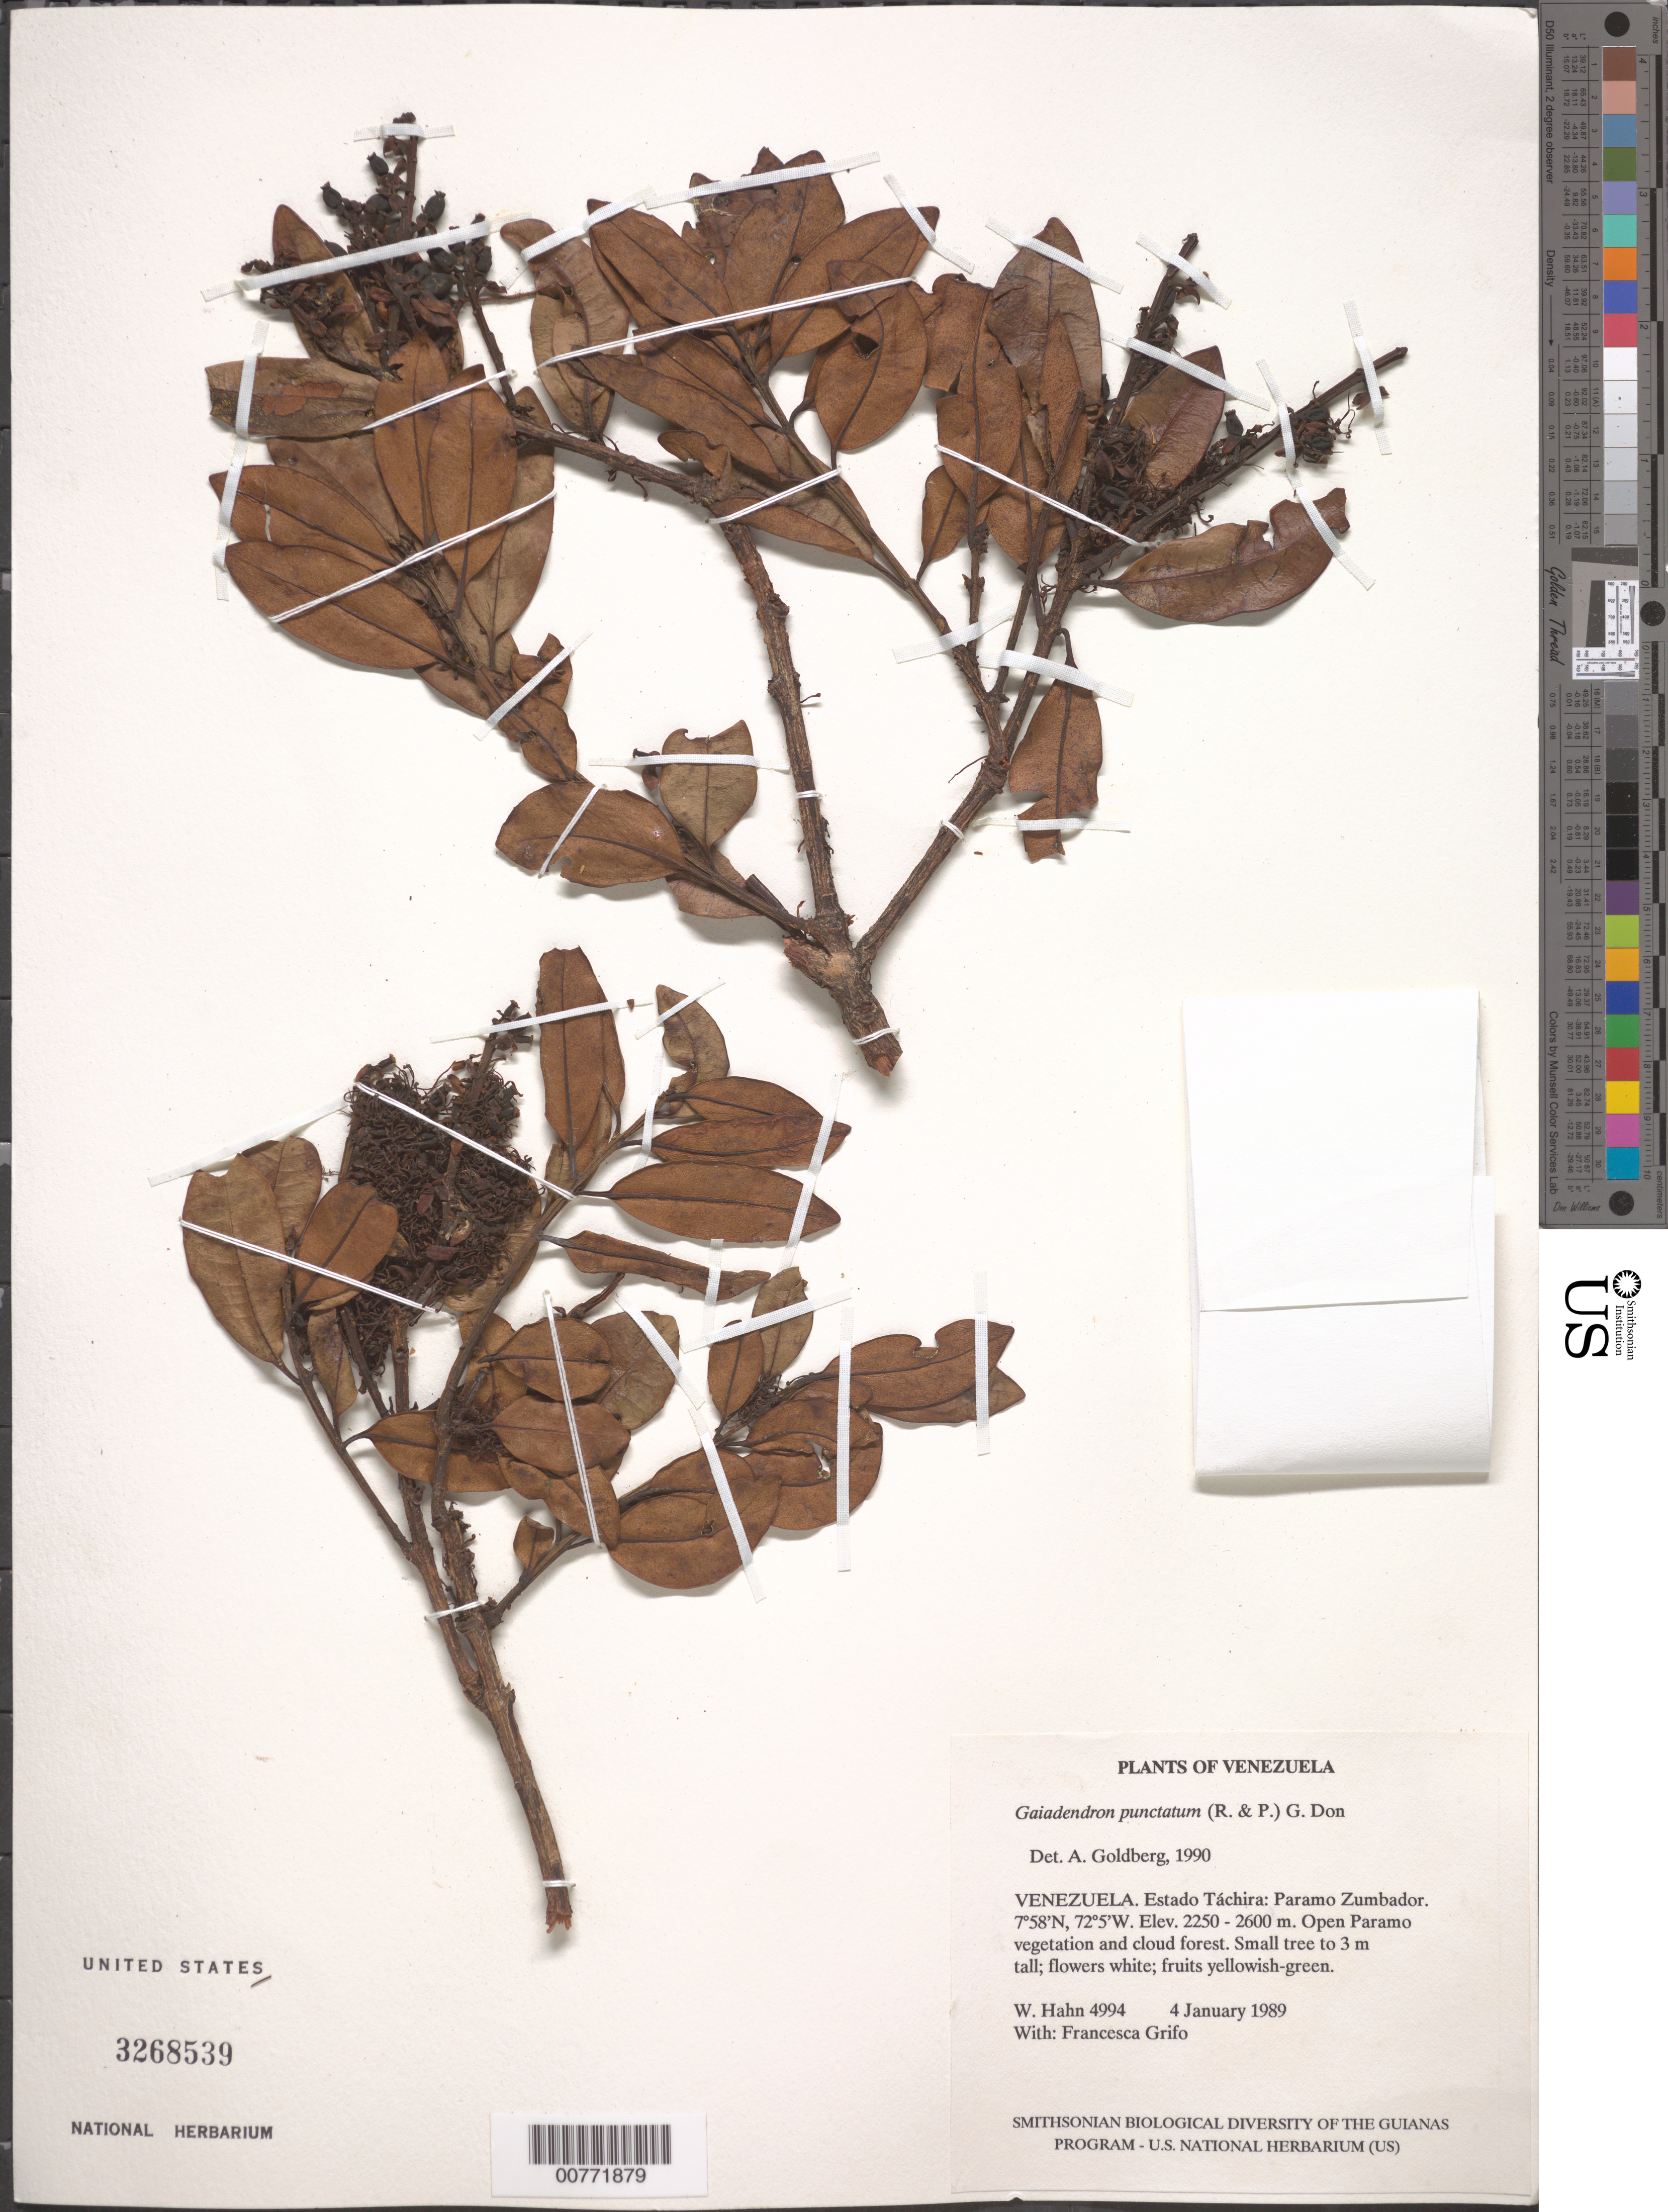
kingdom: Plantae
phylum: Tracheophyta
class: Magnoliopsida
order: Santalales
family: Loranthaceae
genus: Gaiadendron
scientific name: Gaiadendron punctatum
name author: (Ruiz & Pav.) G. Don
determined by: Goldberg, Aaron, (US), NMNH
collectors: W. Hahn & F. Grifo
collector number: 4994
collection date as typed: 4 January 1989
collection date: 1989-01-04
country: Venezuela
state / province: Táchira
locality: Paramo Zumbador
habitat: Open Paramo vegetation and cloud forest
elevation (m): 2250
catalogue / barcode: US 3268539